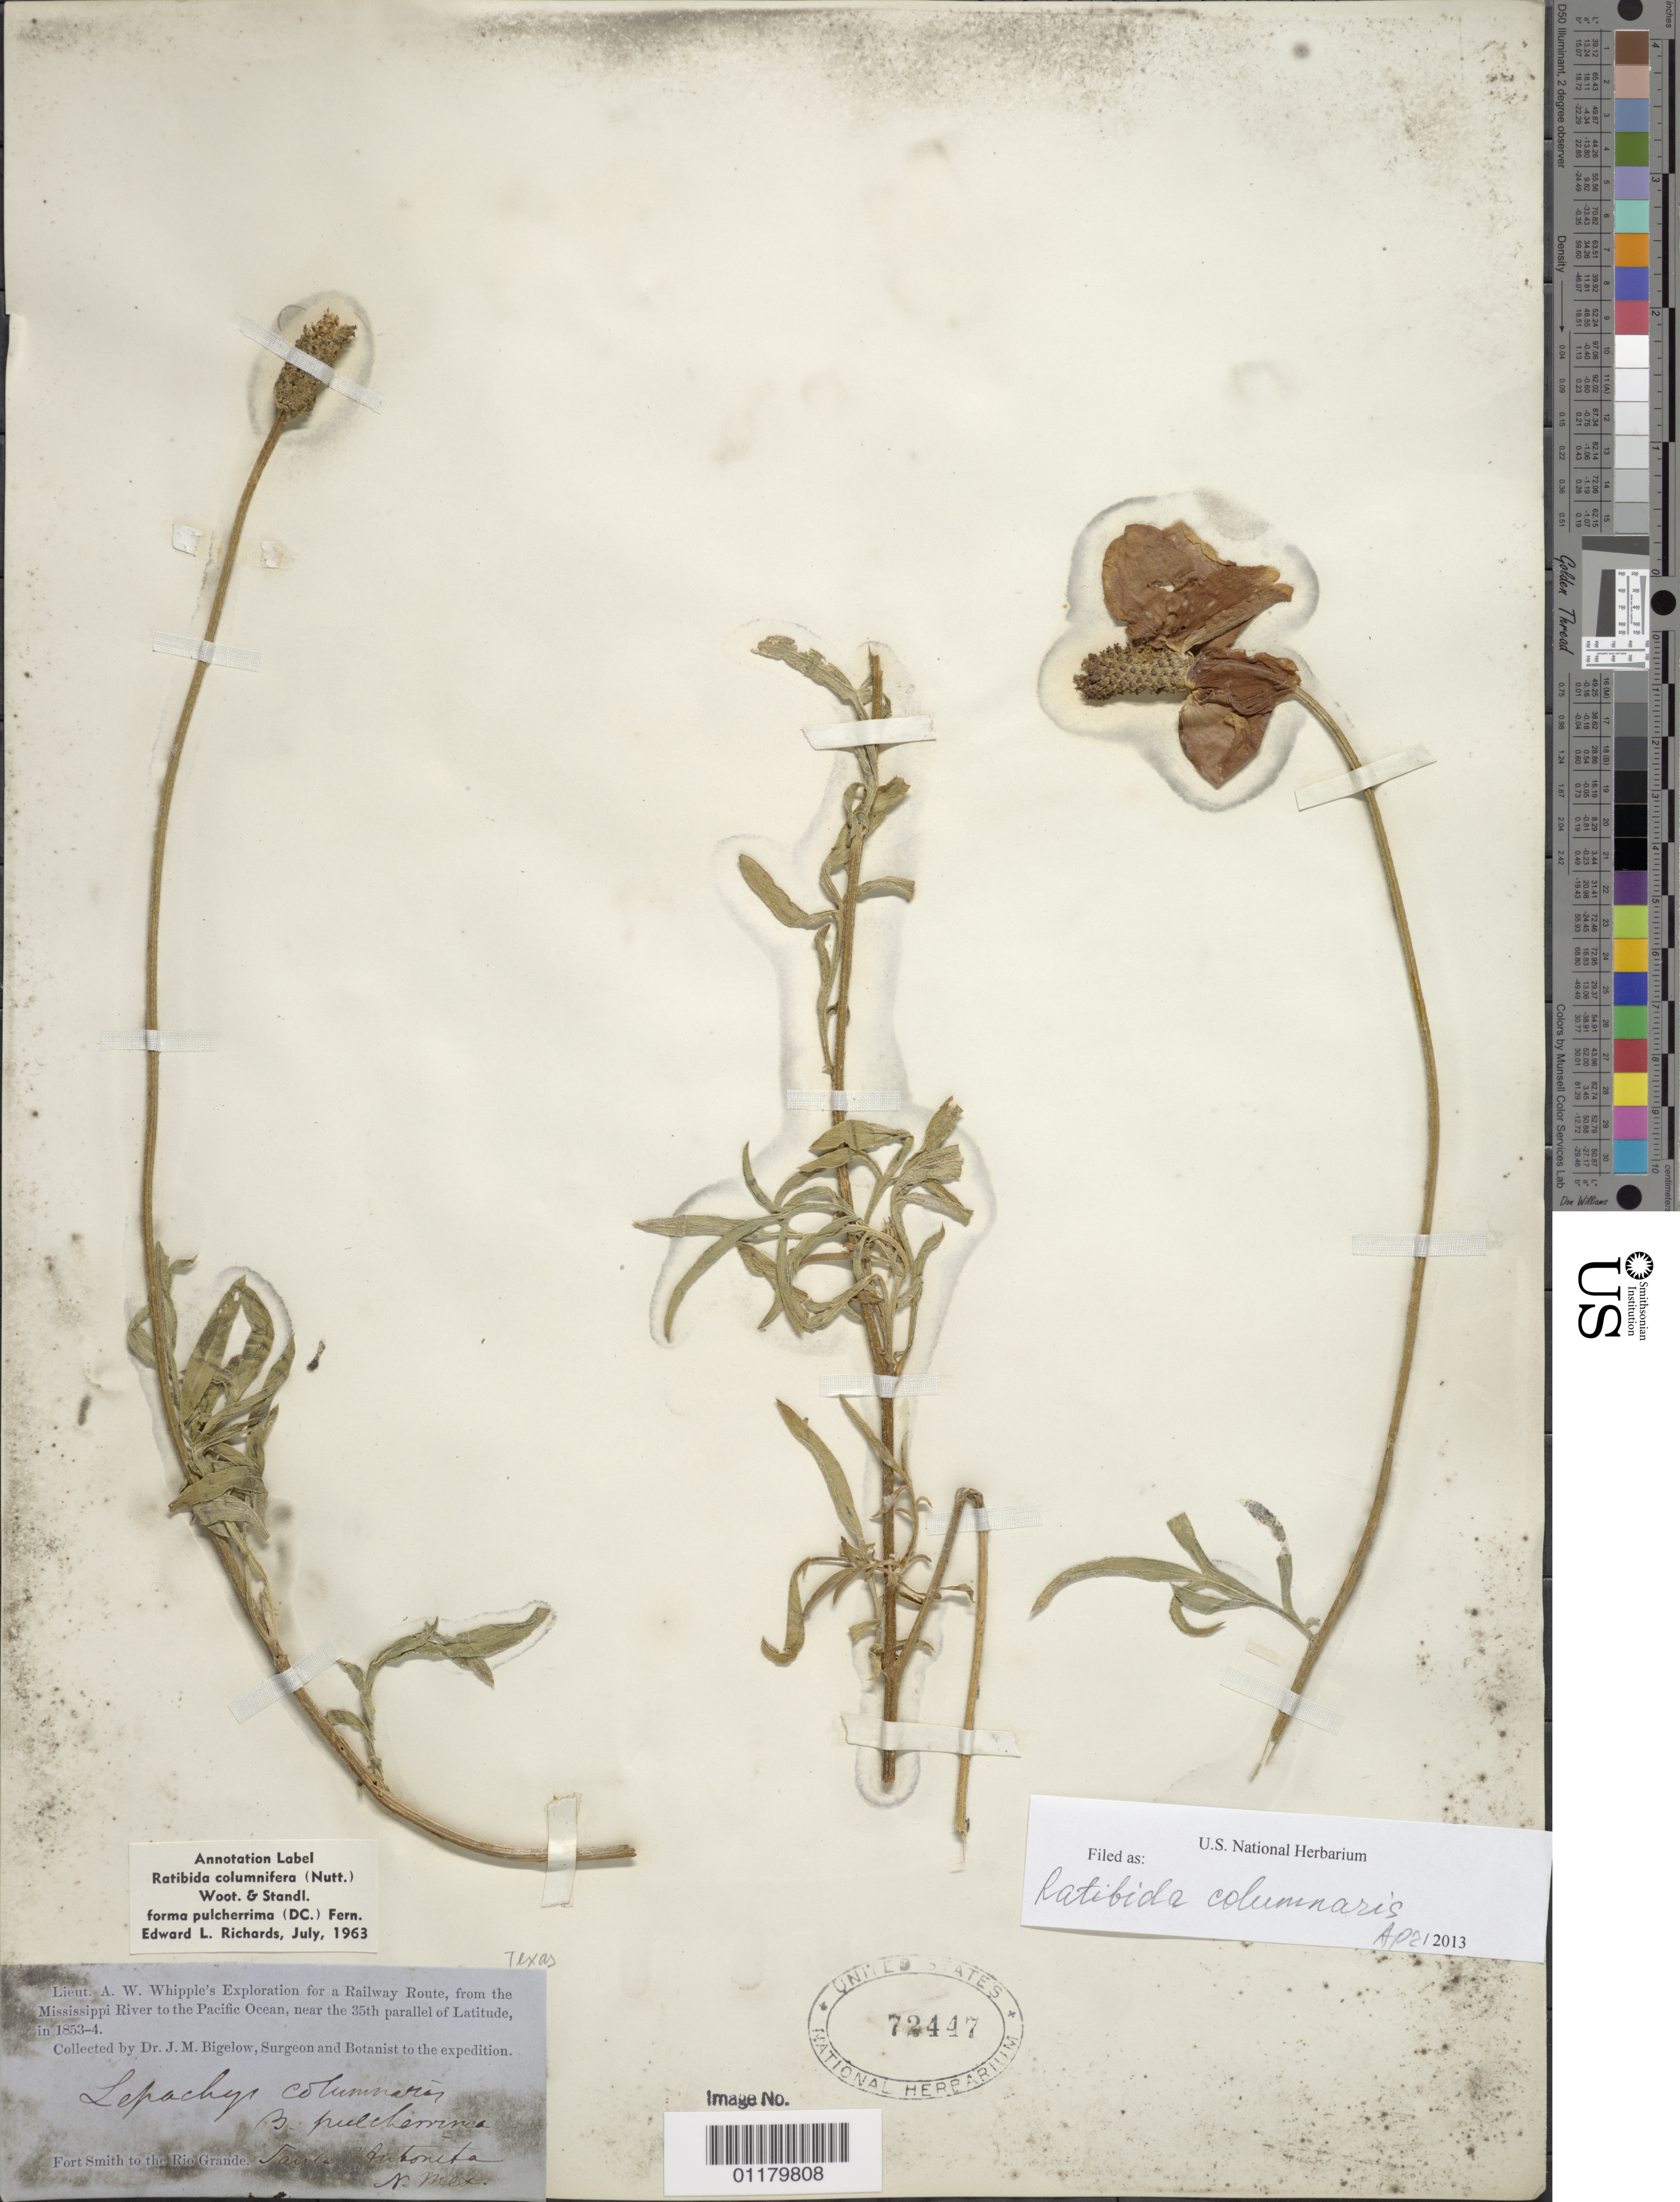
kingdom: Plantae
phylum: Tracheophyta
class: Magnoliopsida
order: Asterales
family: Asteraceae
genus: Ratibida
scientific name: Ratibida columnaris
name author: (Pursh) D. Don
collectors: J. M. Bigelow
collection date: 1853/1854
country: United States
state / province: New Mexico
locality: Fort Smith to the Rio Grande, Santa Antonita.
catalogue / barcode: US 72447